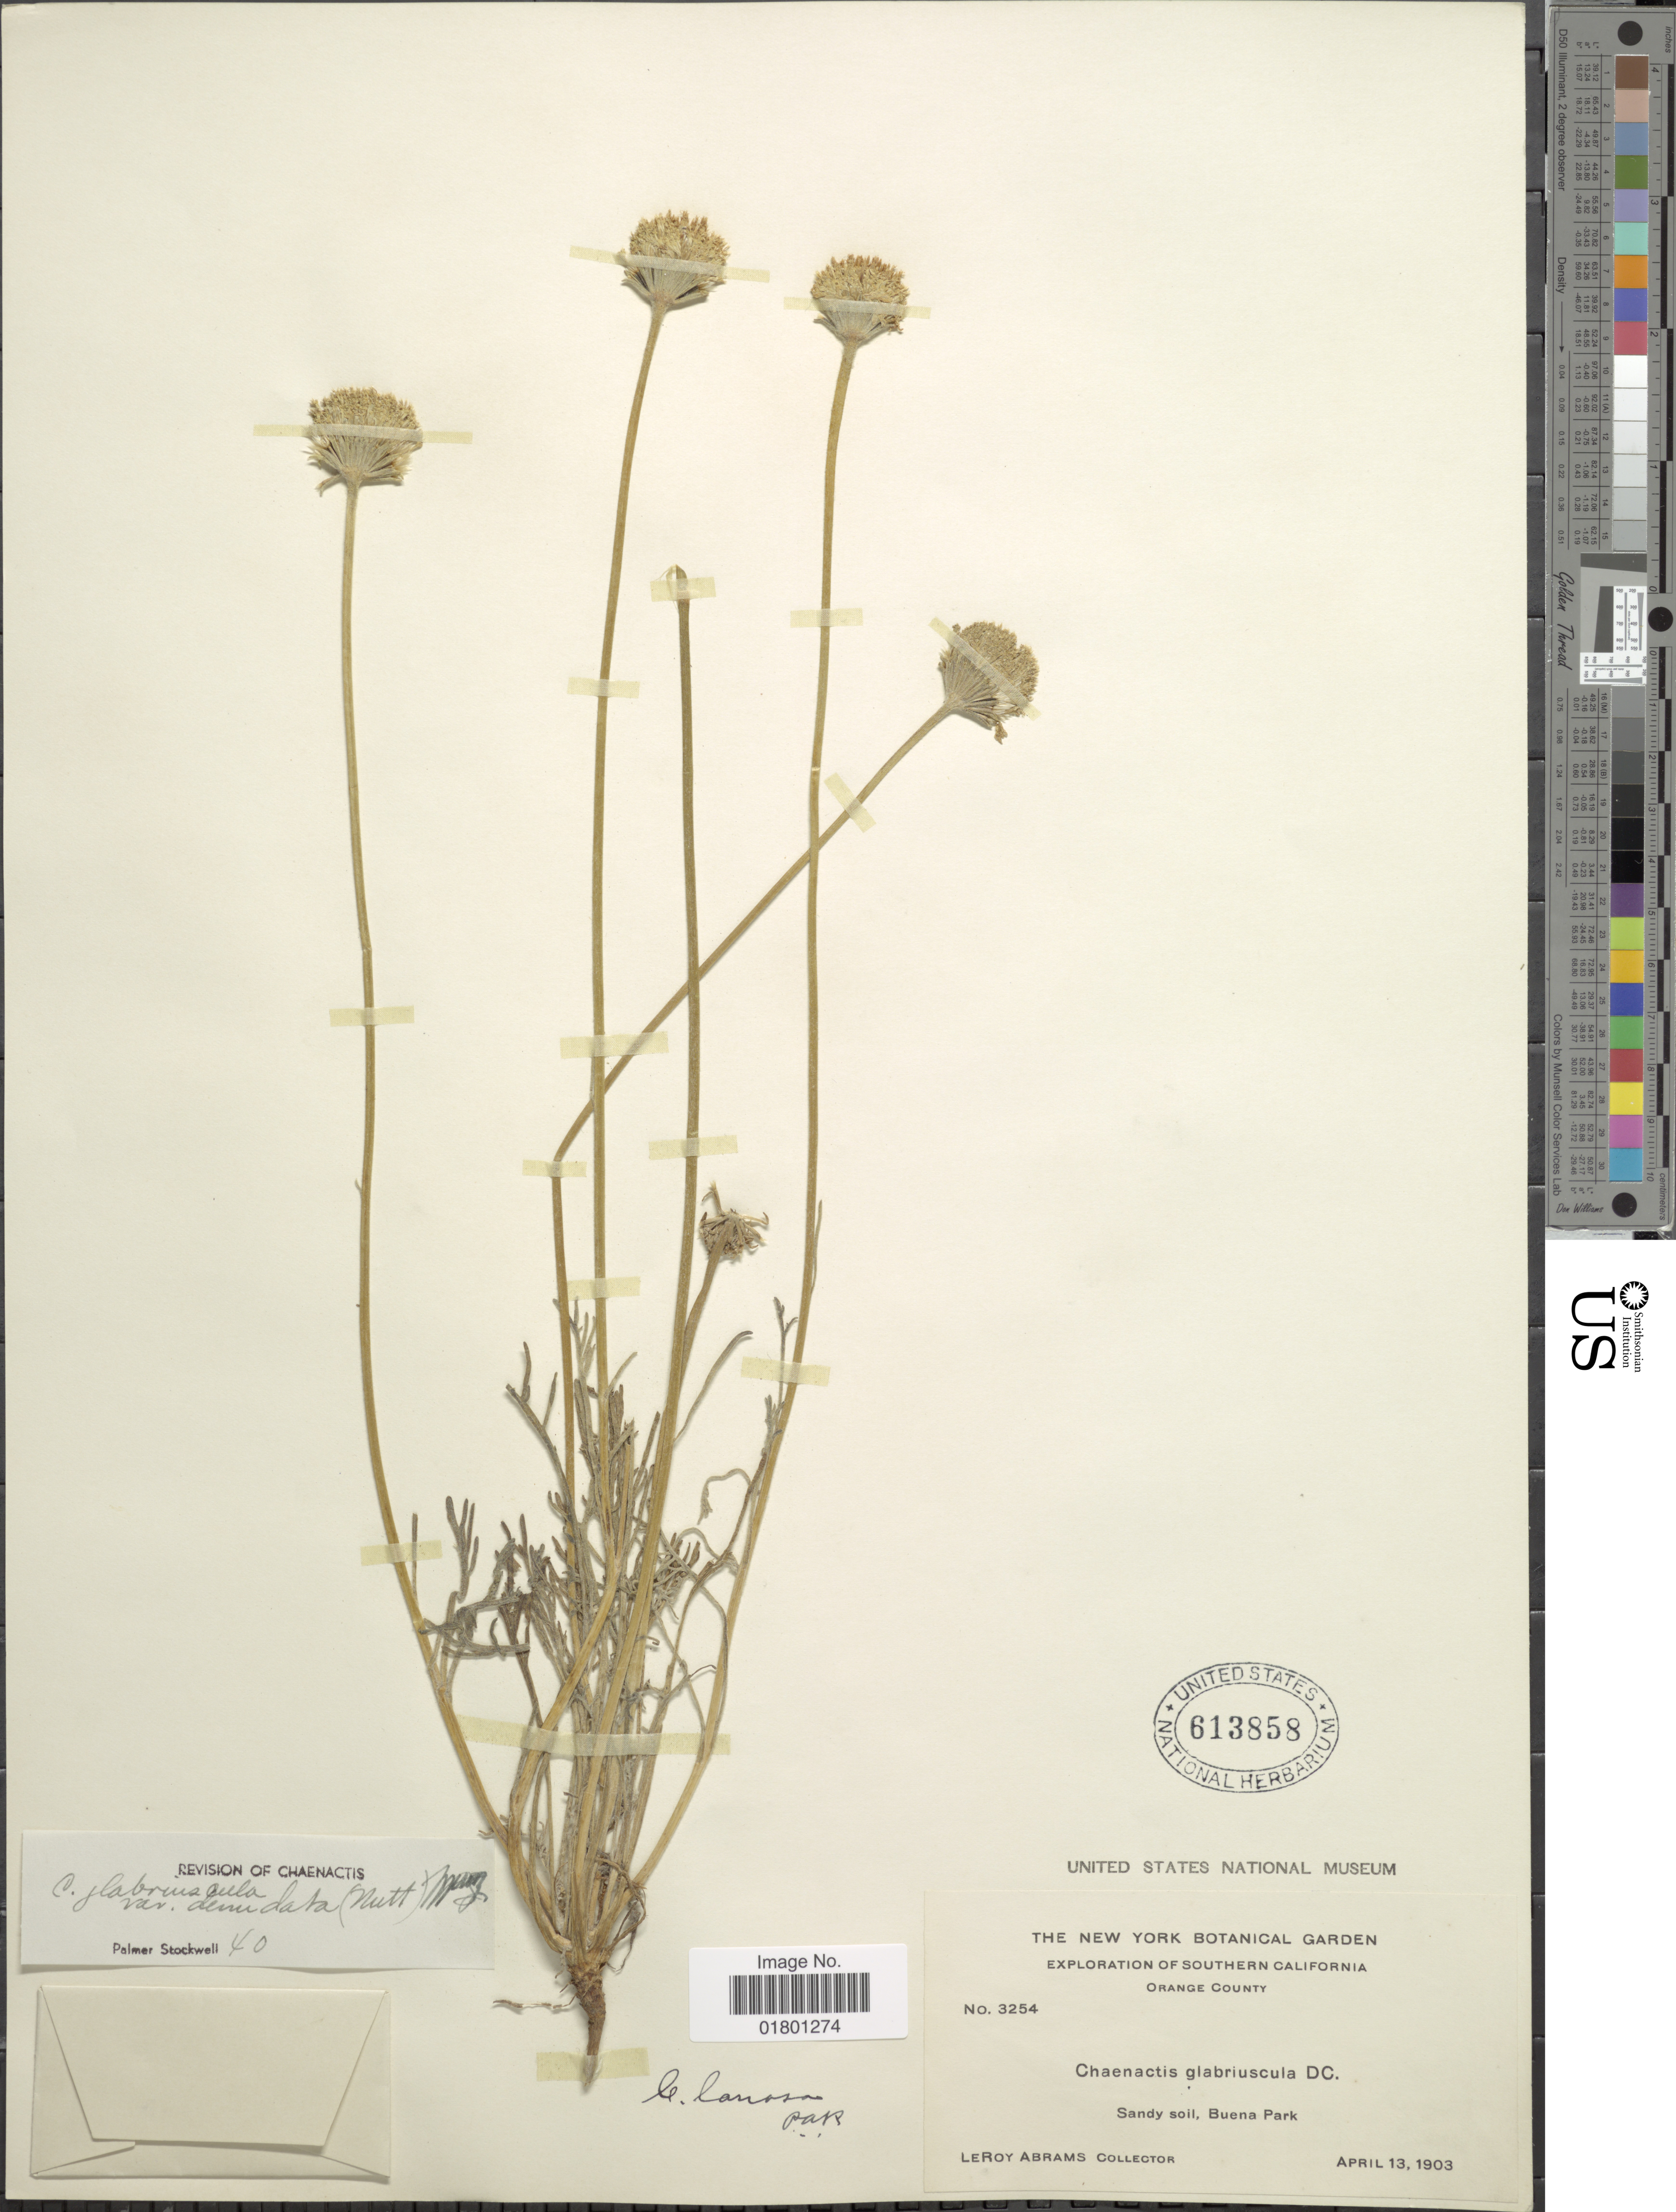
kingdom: Plantae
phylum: Tracheophyta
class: Magnoliopsida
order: Asterales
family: Asteraceae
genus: Chaenactis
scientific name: Chaenactis glabriuscula var. denudata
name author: (Nutt.) Munz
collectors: L. Abrams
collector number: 3254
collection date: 1903-04-13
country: United States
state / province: California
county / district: Orange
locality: Southern California, Orange County, Sandy soil, Buena Park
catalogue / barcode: US 613858